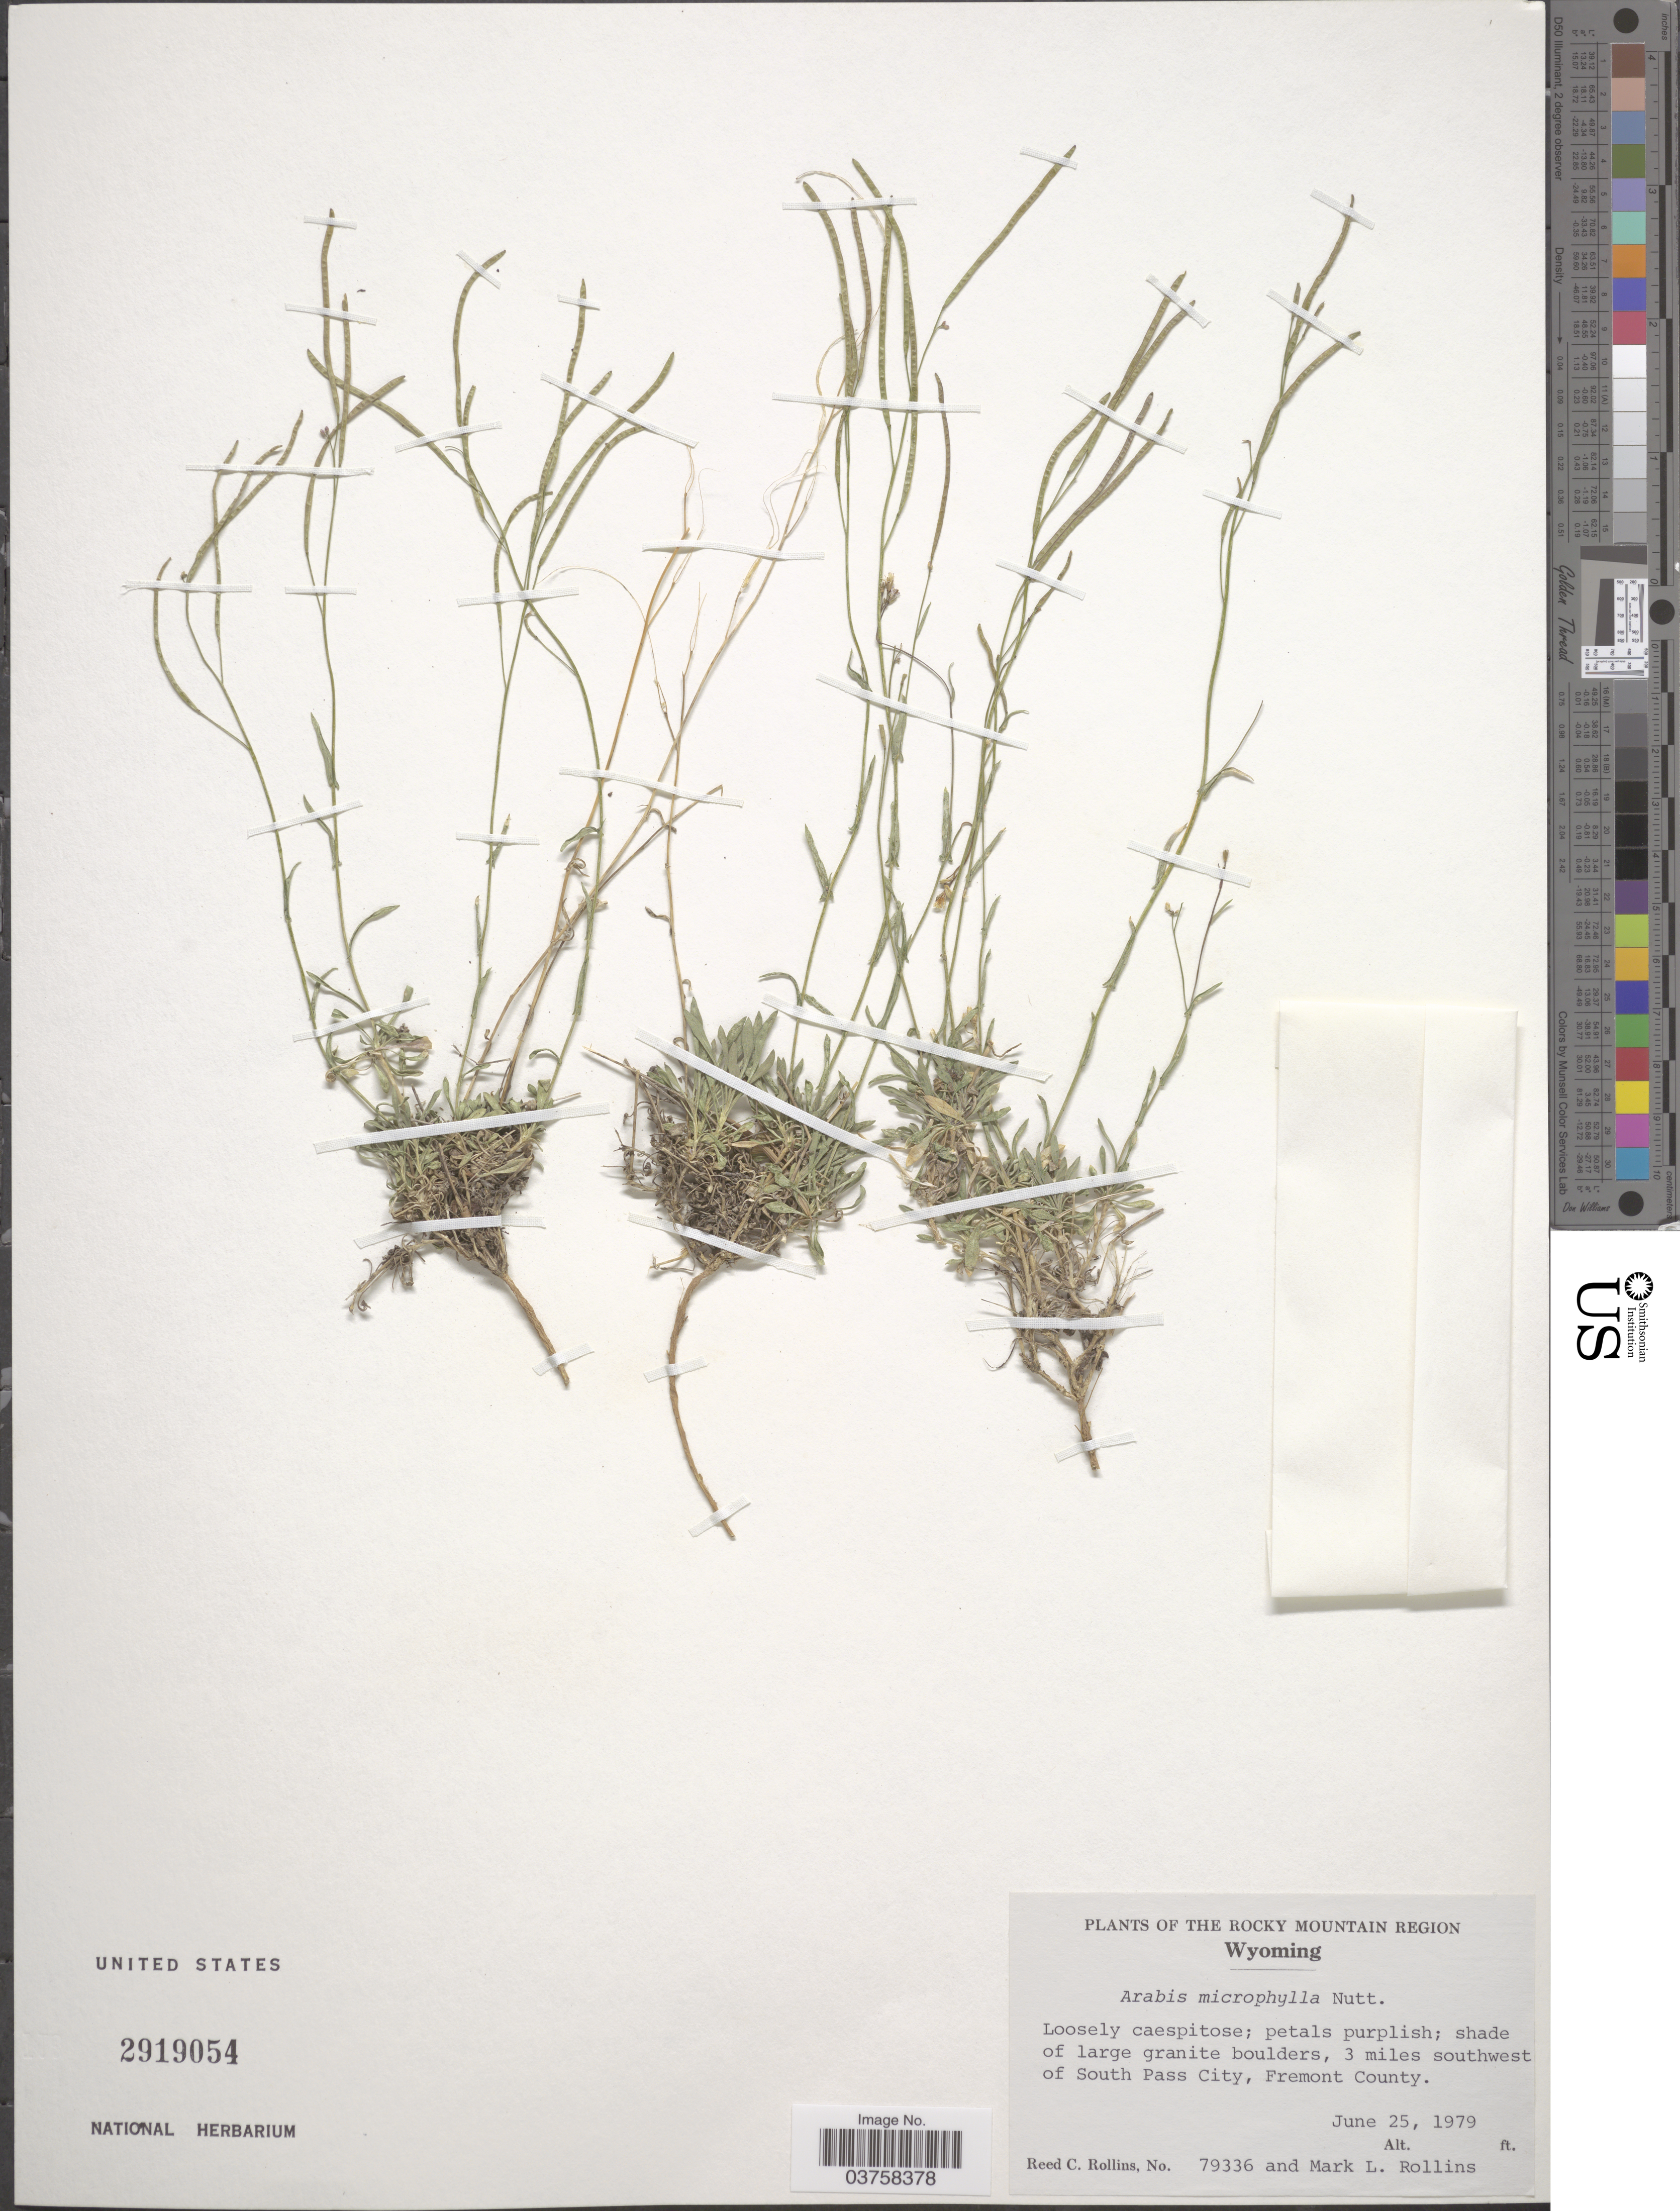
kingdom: Plantae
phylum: Tracheophyta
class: Magnoliopsida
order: Brassicales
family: Brassicaceae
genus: Arabis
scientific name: Arabis microphylla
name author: Nutt.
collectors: R. C. Rollins & M. Rollins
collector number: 79336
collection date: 1979-06-25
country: United States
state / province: Wyoming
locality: The Rocky Mountain Region. 3 miles southwest of South Pass City, Fremont County.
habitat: shade of large granite boulders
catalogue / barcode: US 2919054